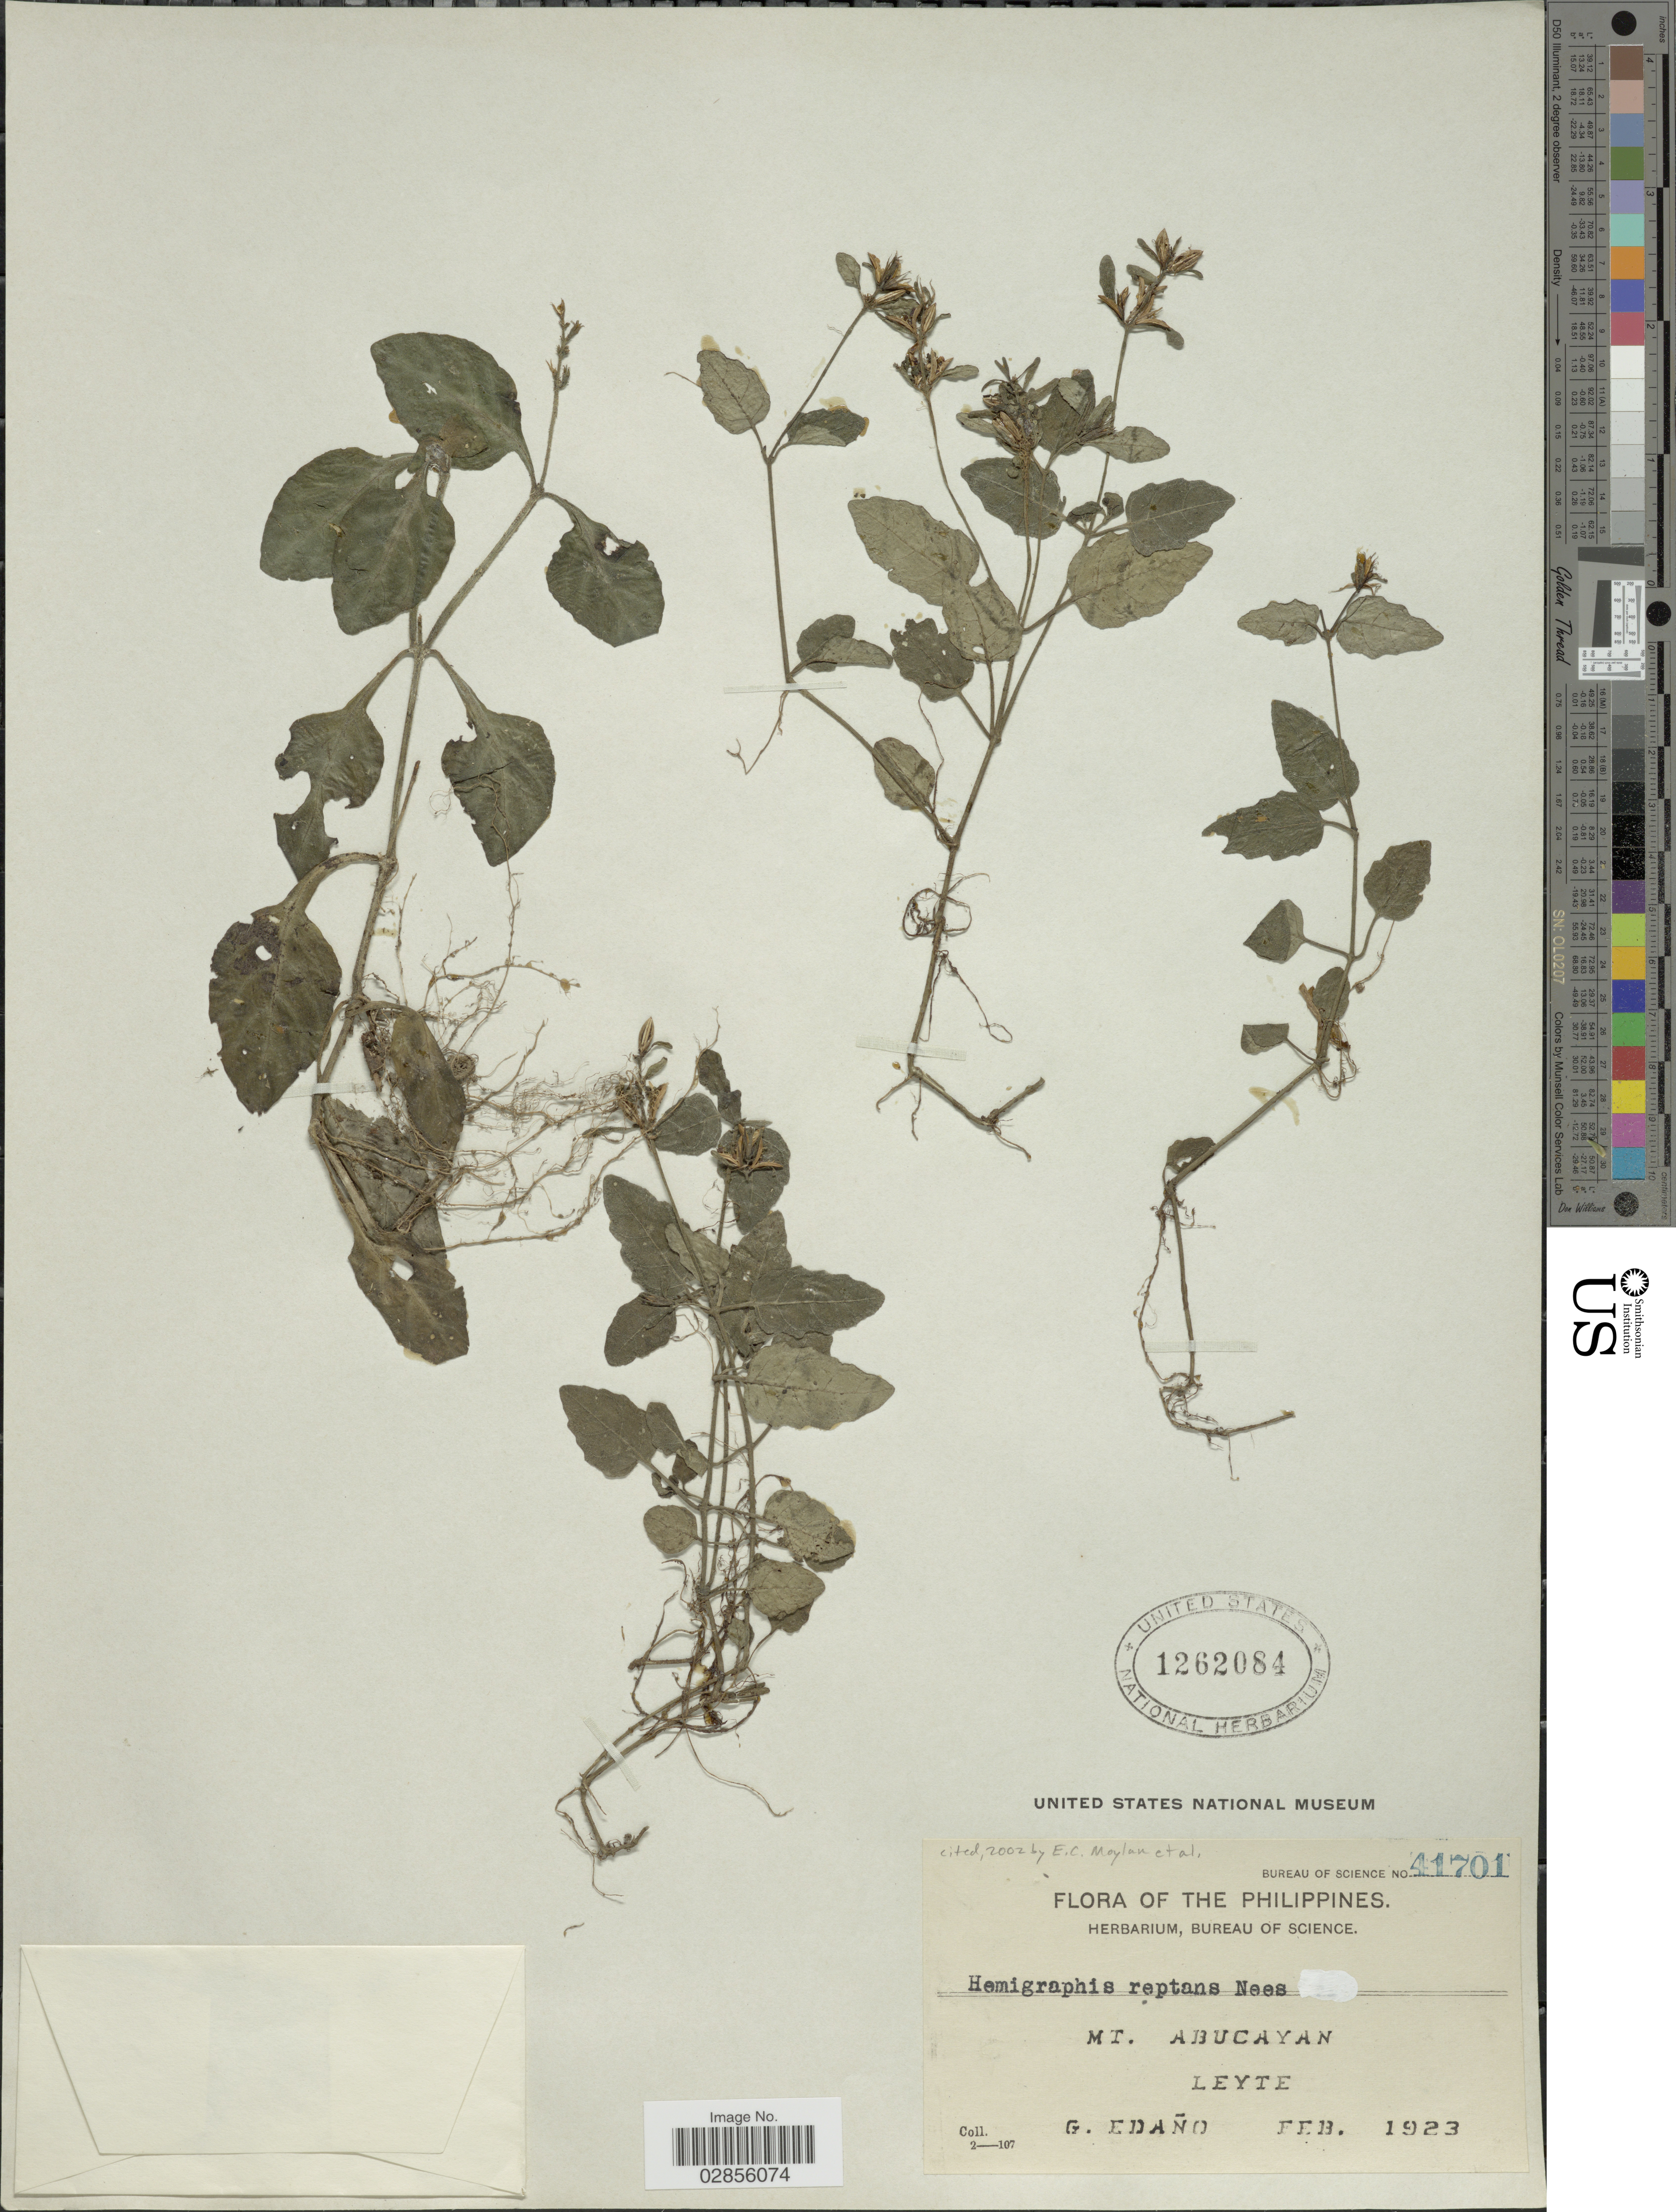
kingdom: Plantae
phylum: Tracheophyta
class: Magnoliopsida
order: Lamiales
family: Acanthaceae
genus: Hemigraphis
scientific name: Hemigraphis reptans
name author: (G. Forst.) T. Anderson ex Hemsl.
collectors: G. Edaño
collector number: Bureau of Science 41701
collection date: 1923-02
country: Philippines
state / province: Eastern Visayas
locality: Mt. Abucayan. Leyte.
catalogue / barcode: US 1262084